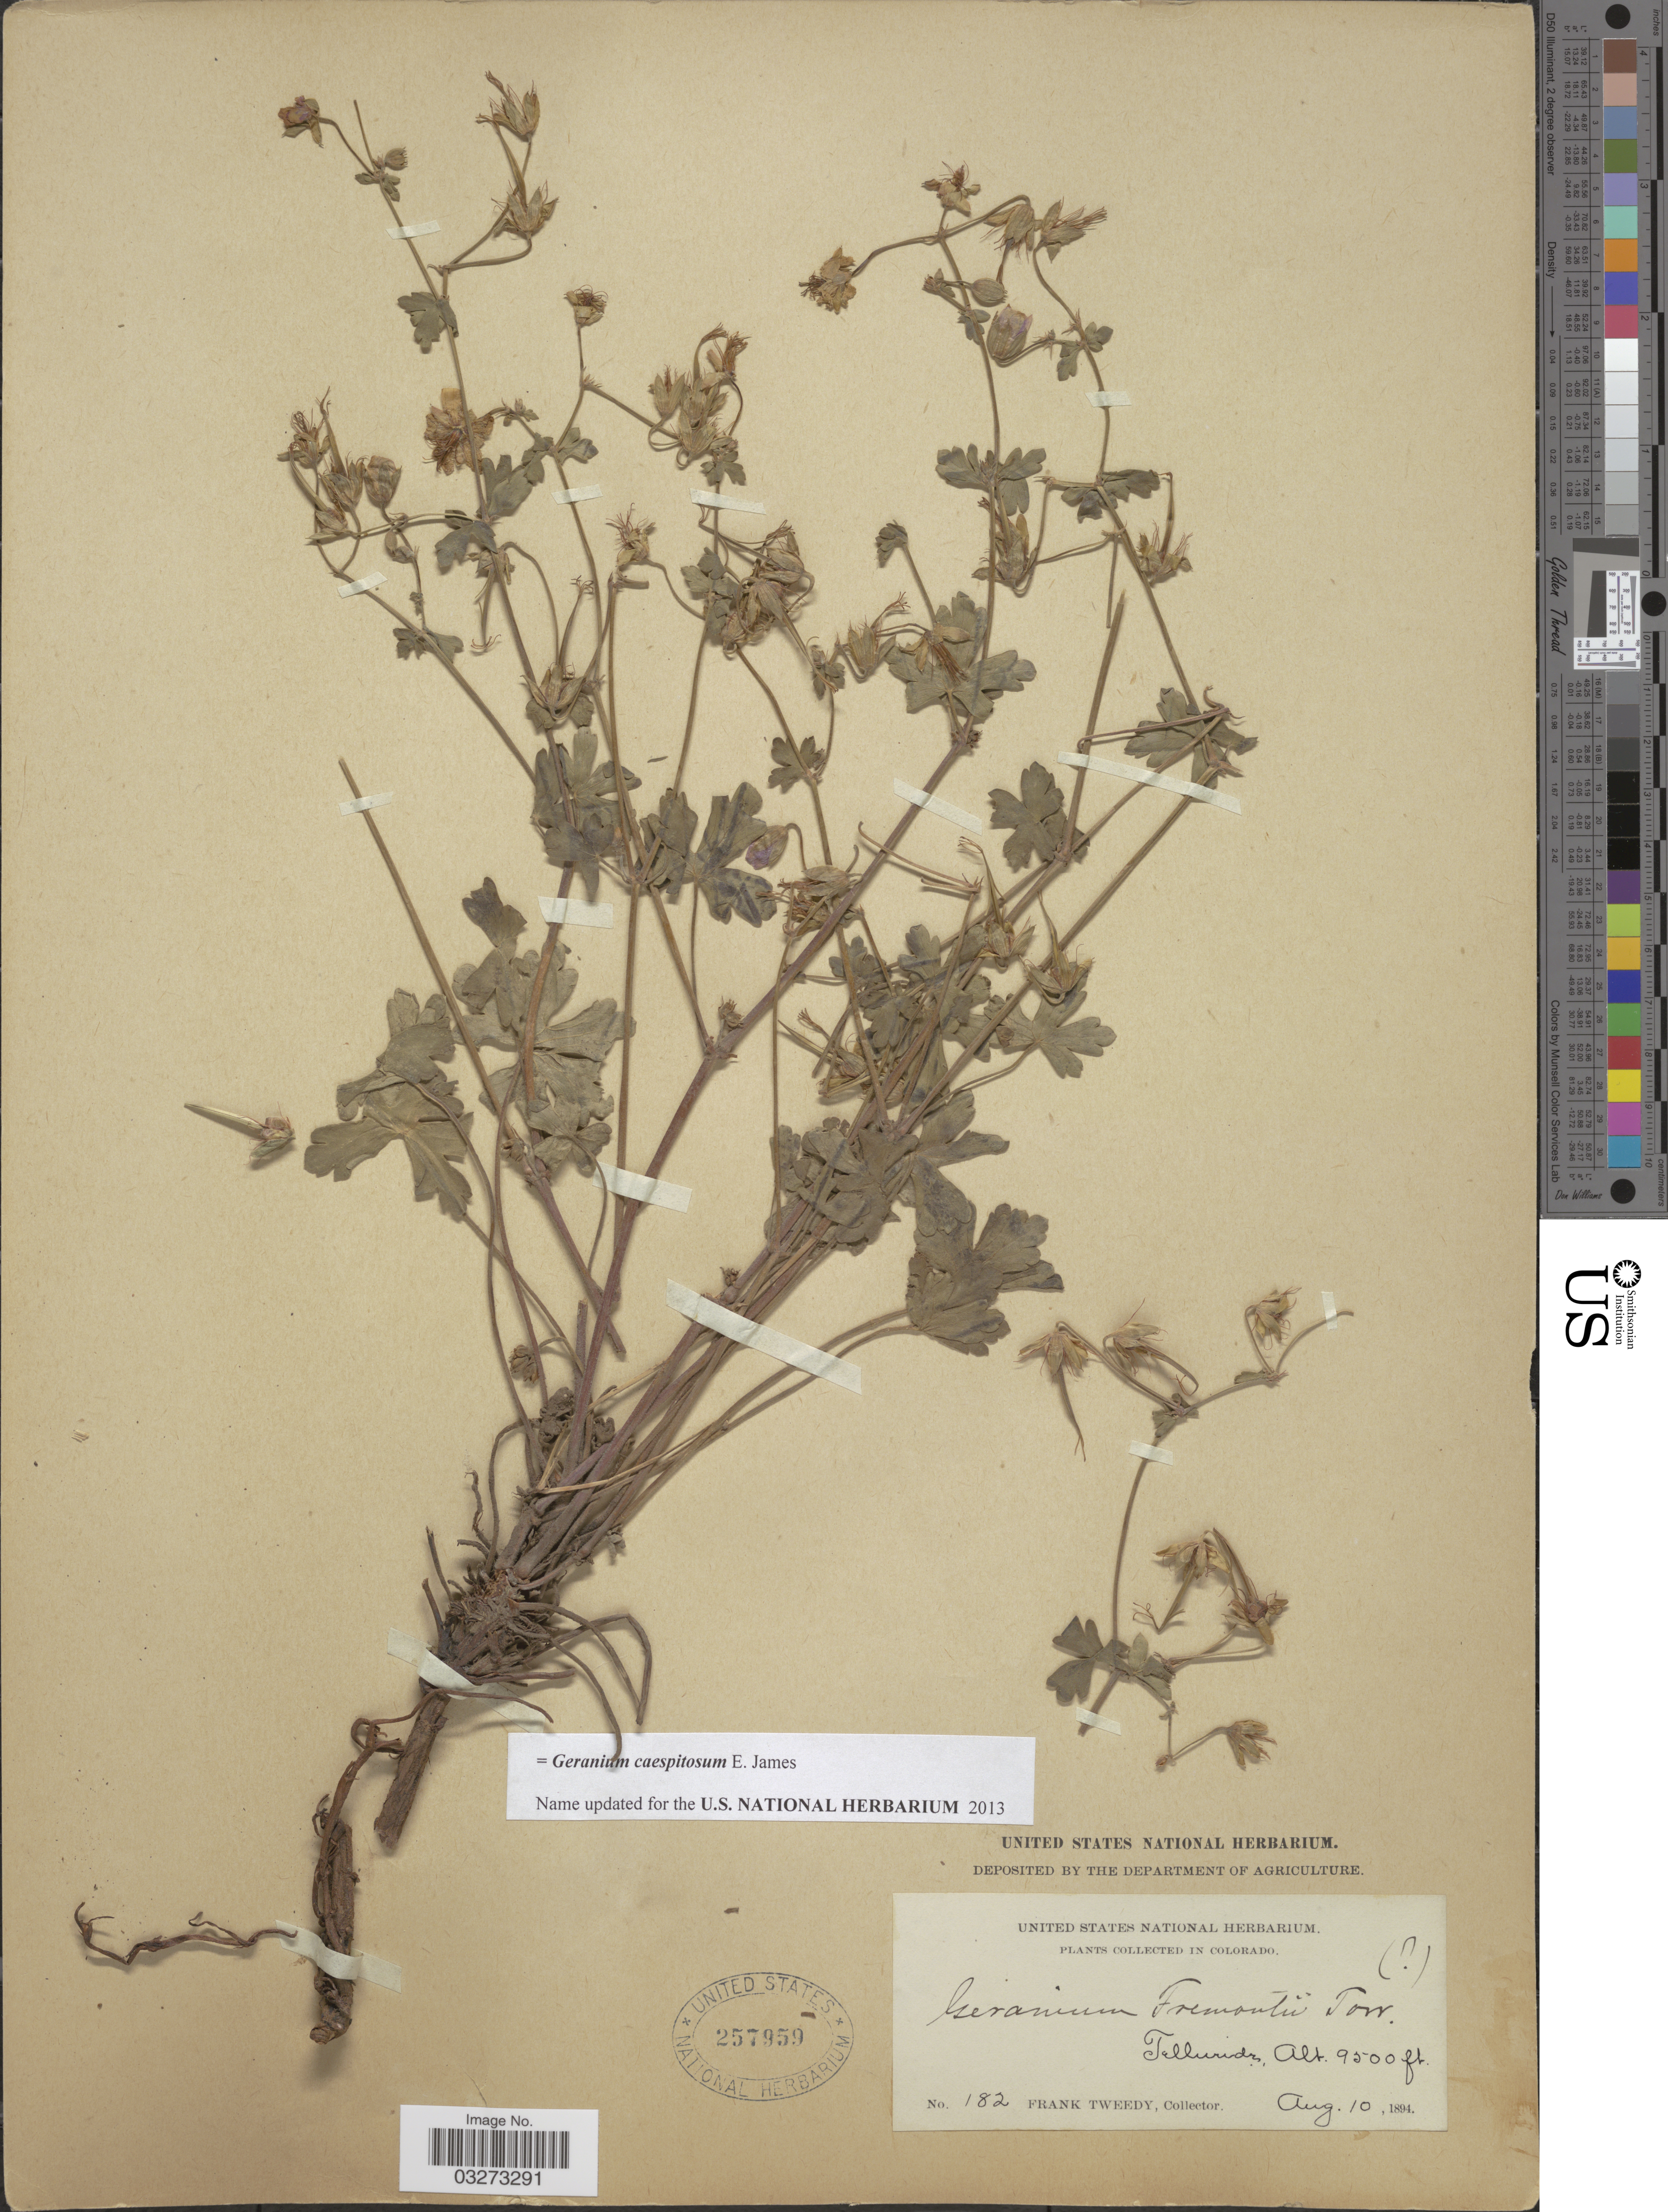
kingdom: Plantae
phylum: Tracheophyta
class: Magnoliopsida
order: Geraniales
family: Geraniaceae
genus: Geranium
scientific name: Geranium caespitosum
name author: E. James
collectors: F. Tweedy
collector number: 182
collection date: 1894-08-10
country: United States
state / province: Colorado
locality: Telluride.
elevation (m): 2896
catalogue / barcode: US 257959